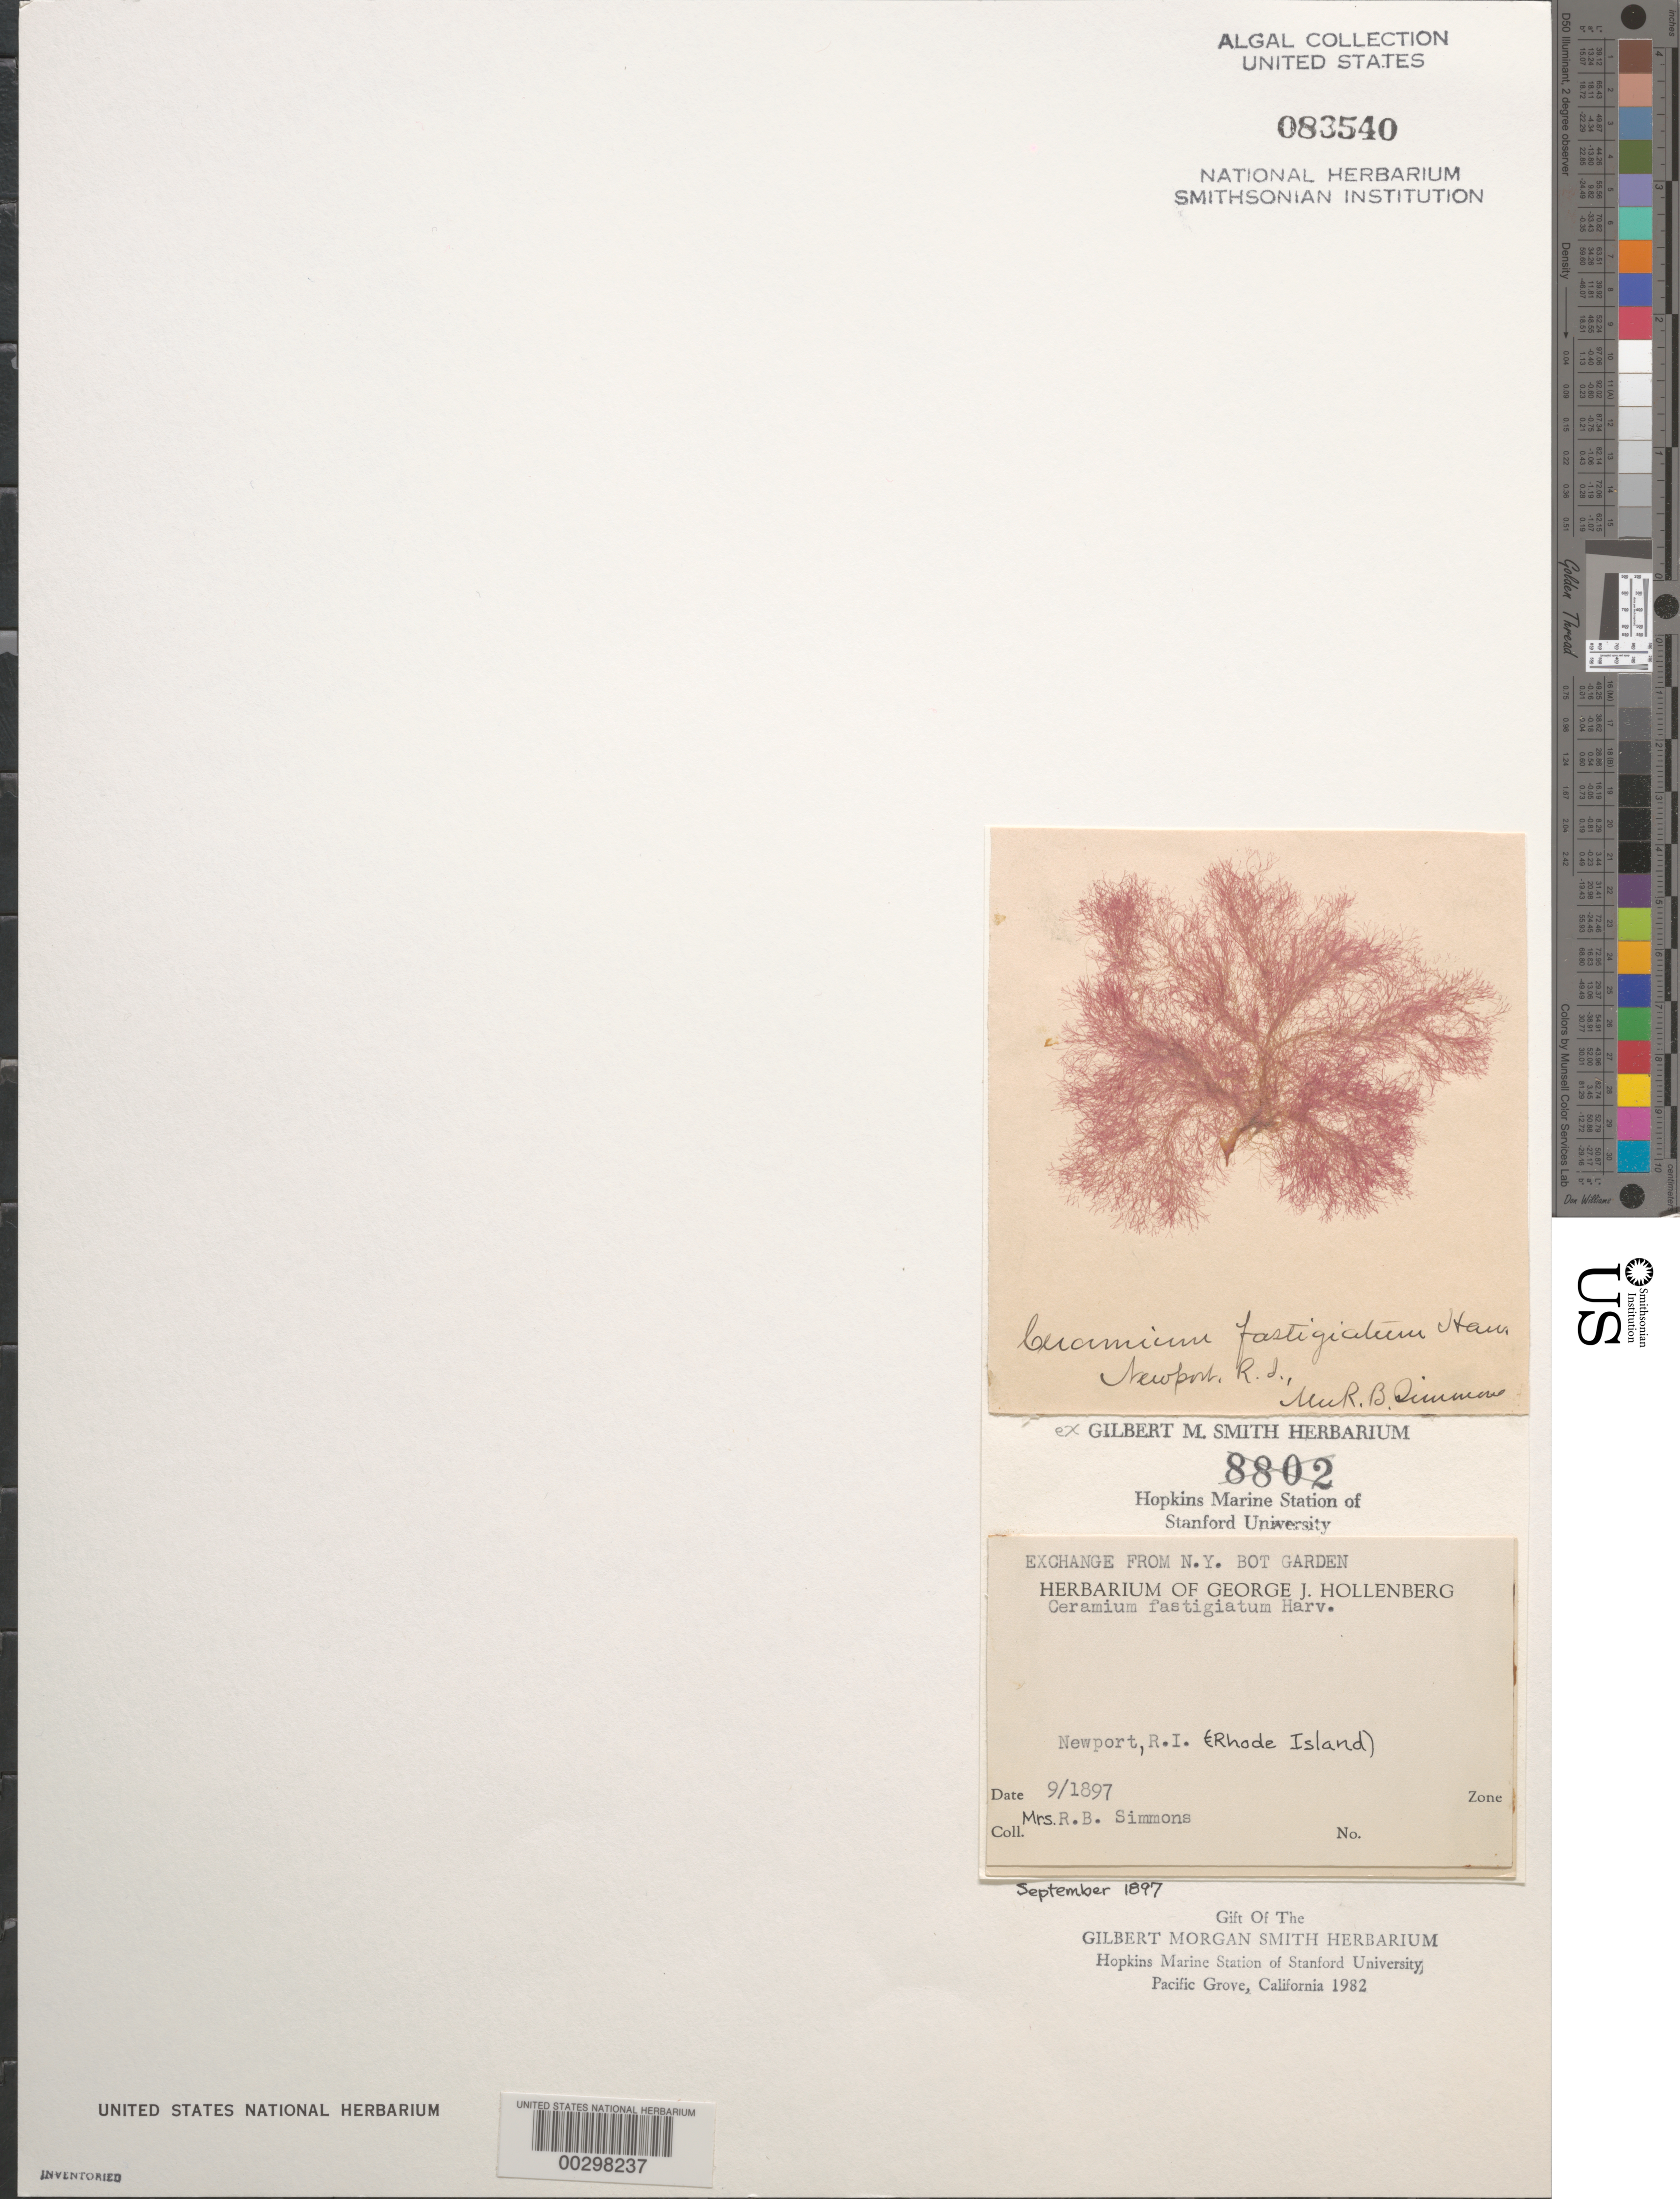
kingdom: Plantae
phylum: Rhodophyta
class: Florideophyceae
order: Ceramiales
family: Ceramiaceae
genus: Ceramium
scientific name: Ceramium fastigiatum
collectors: R. B. Simmons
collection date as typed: Sep 1897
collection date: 1897-09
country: United States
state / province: Rhode Island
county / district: Newport County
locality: Newport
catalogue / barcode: US 83540